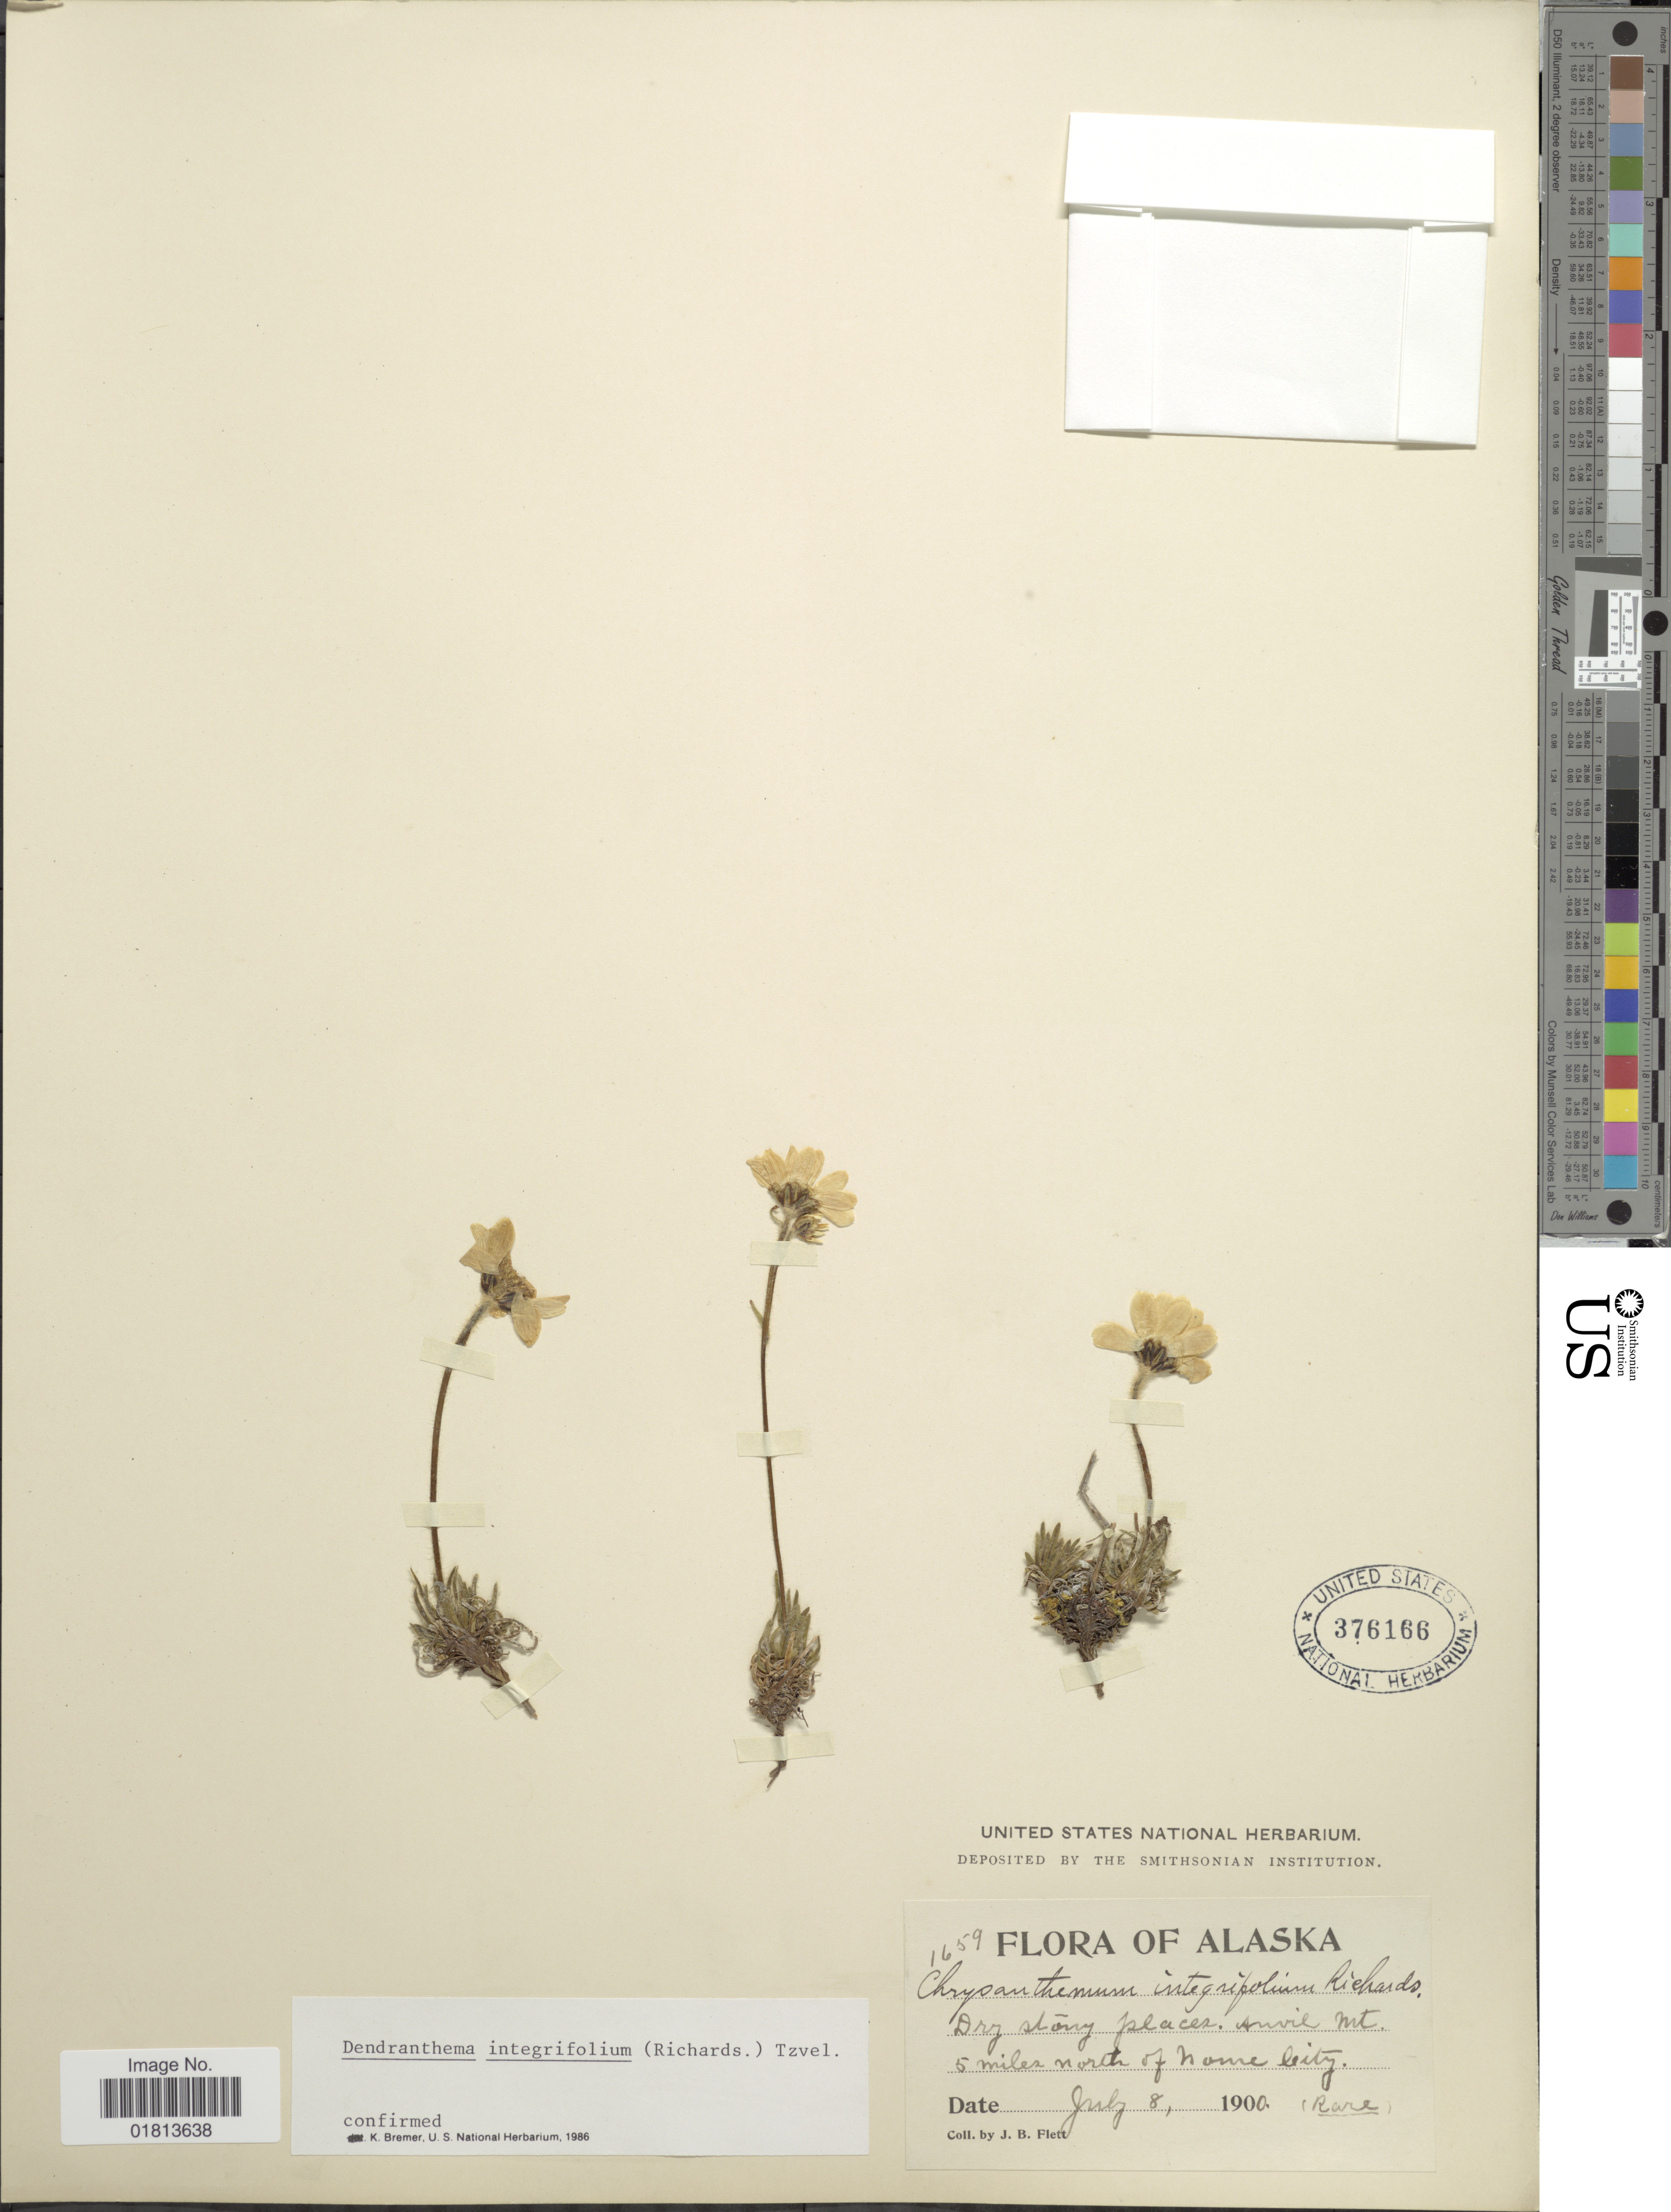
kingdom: Plantae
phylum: Tracheophyta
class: Magnoliopsida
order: Asterales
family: Asteraceae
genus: Dendranthema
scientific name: Dendranthema integrifolium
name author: (Richardson) Tzvelev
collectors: J. Flett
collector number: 1659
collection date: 1900-07-08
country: United States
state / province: Alaska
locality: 5 miles north of Nome City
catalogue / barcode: US 376166